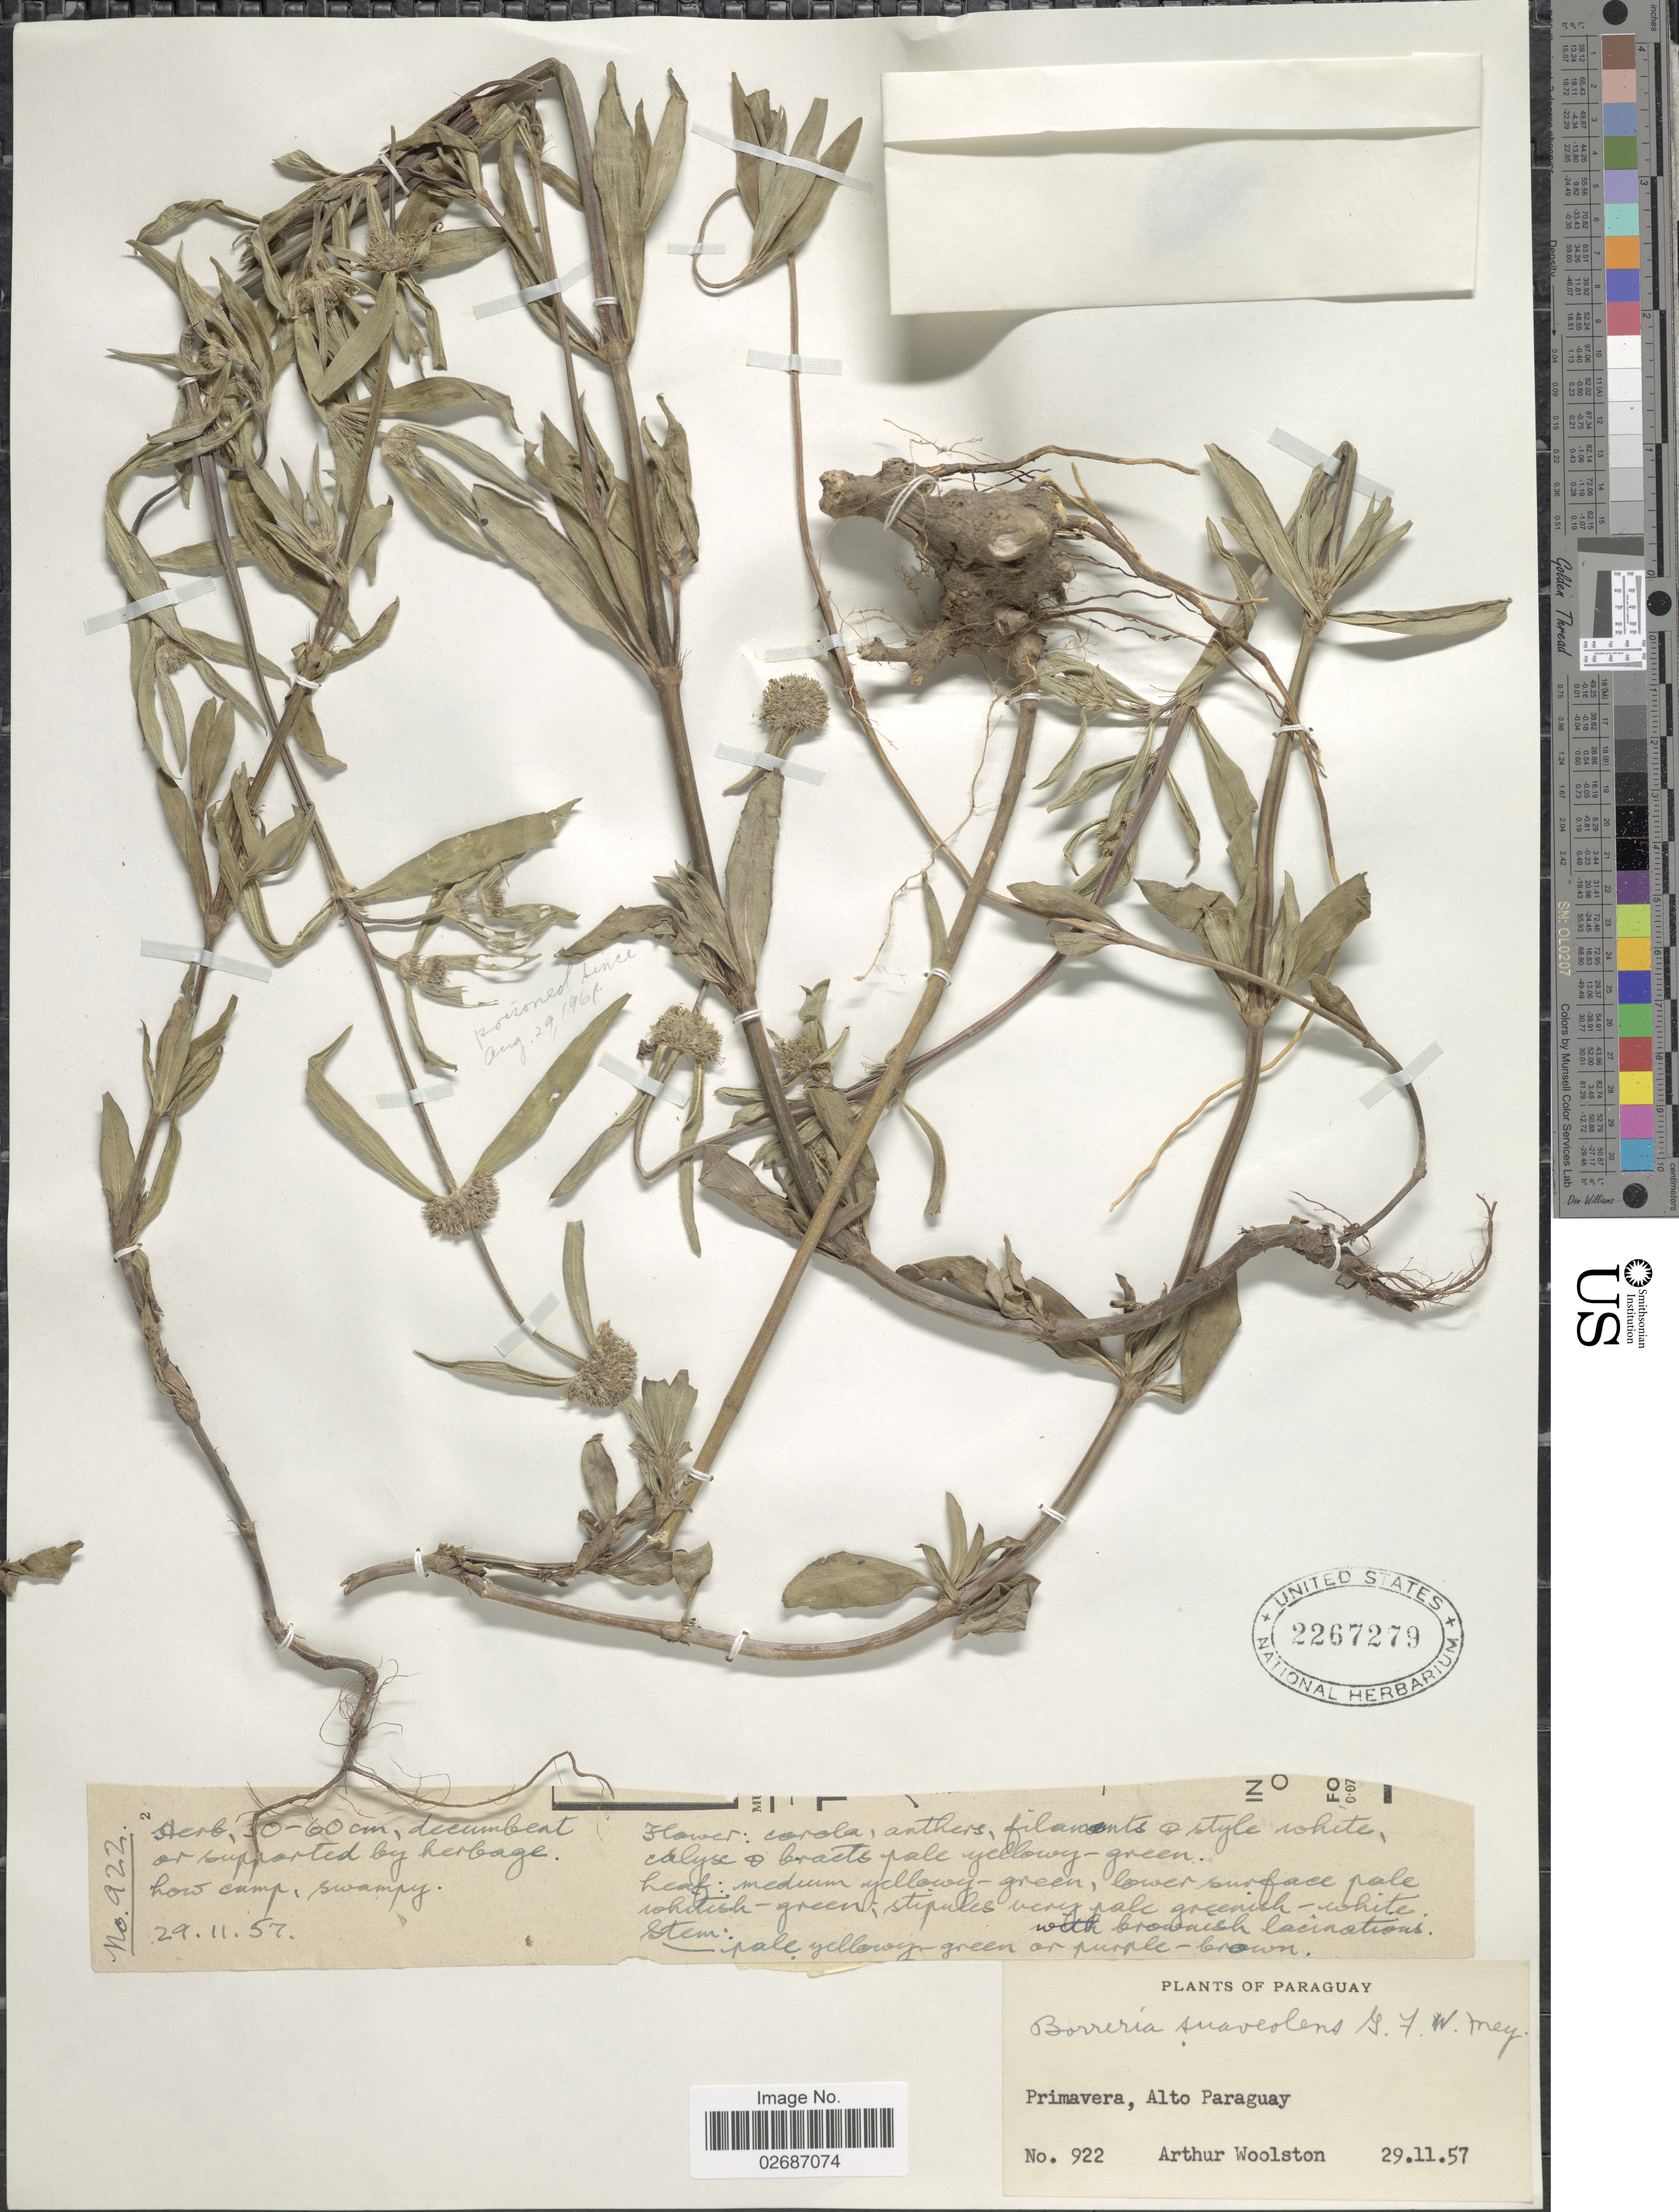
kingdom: Plantae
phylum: Tracheophyta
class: Magnoliopsida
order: Gentianales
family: Rubiaceae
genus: Borreria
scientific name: Borreria suaveolens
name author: G. Mey.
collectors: A. L. Woolston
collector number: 922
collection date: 1957-11-29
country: Paraguay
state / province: Alto Paraguay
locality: Primavera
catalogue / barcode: US 2267279